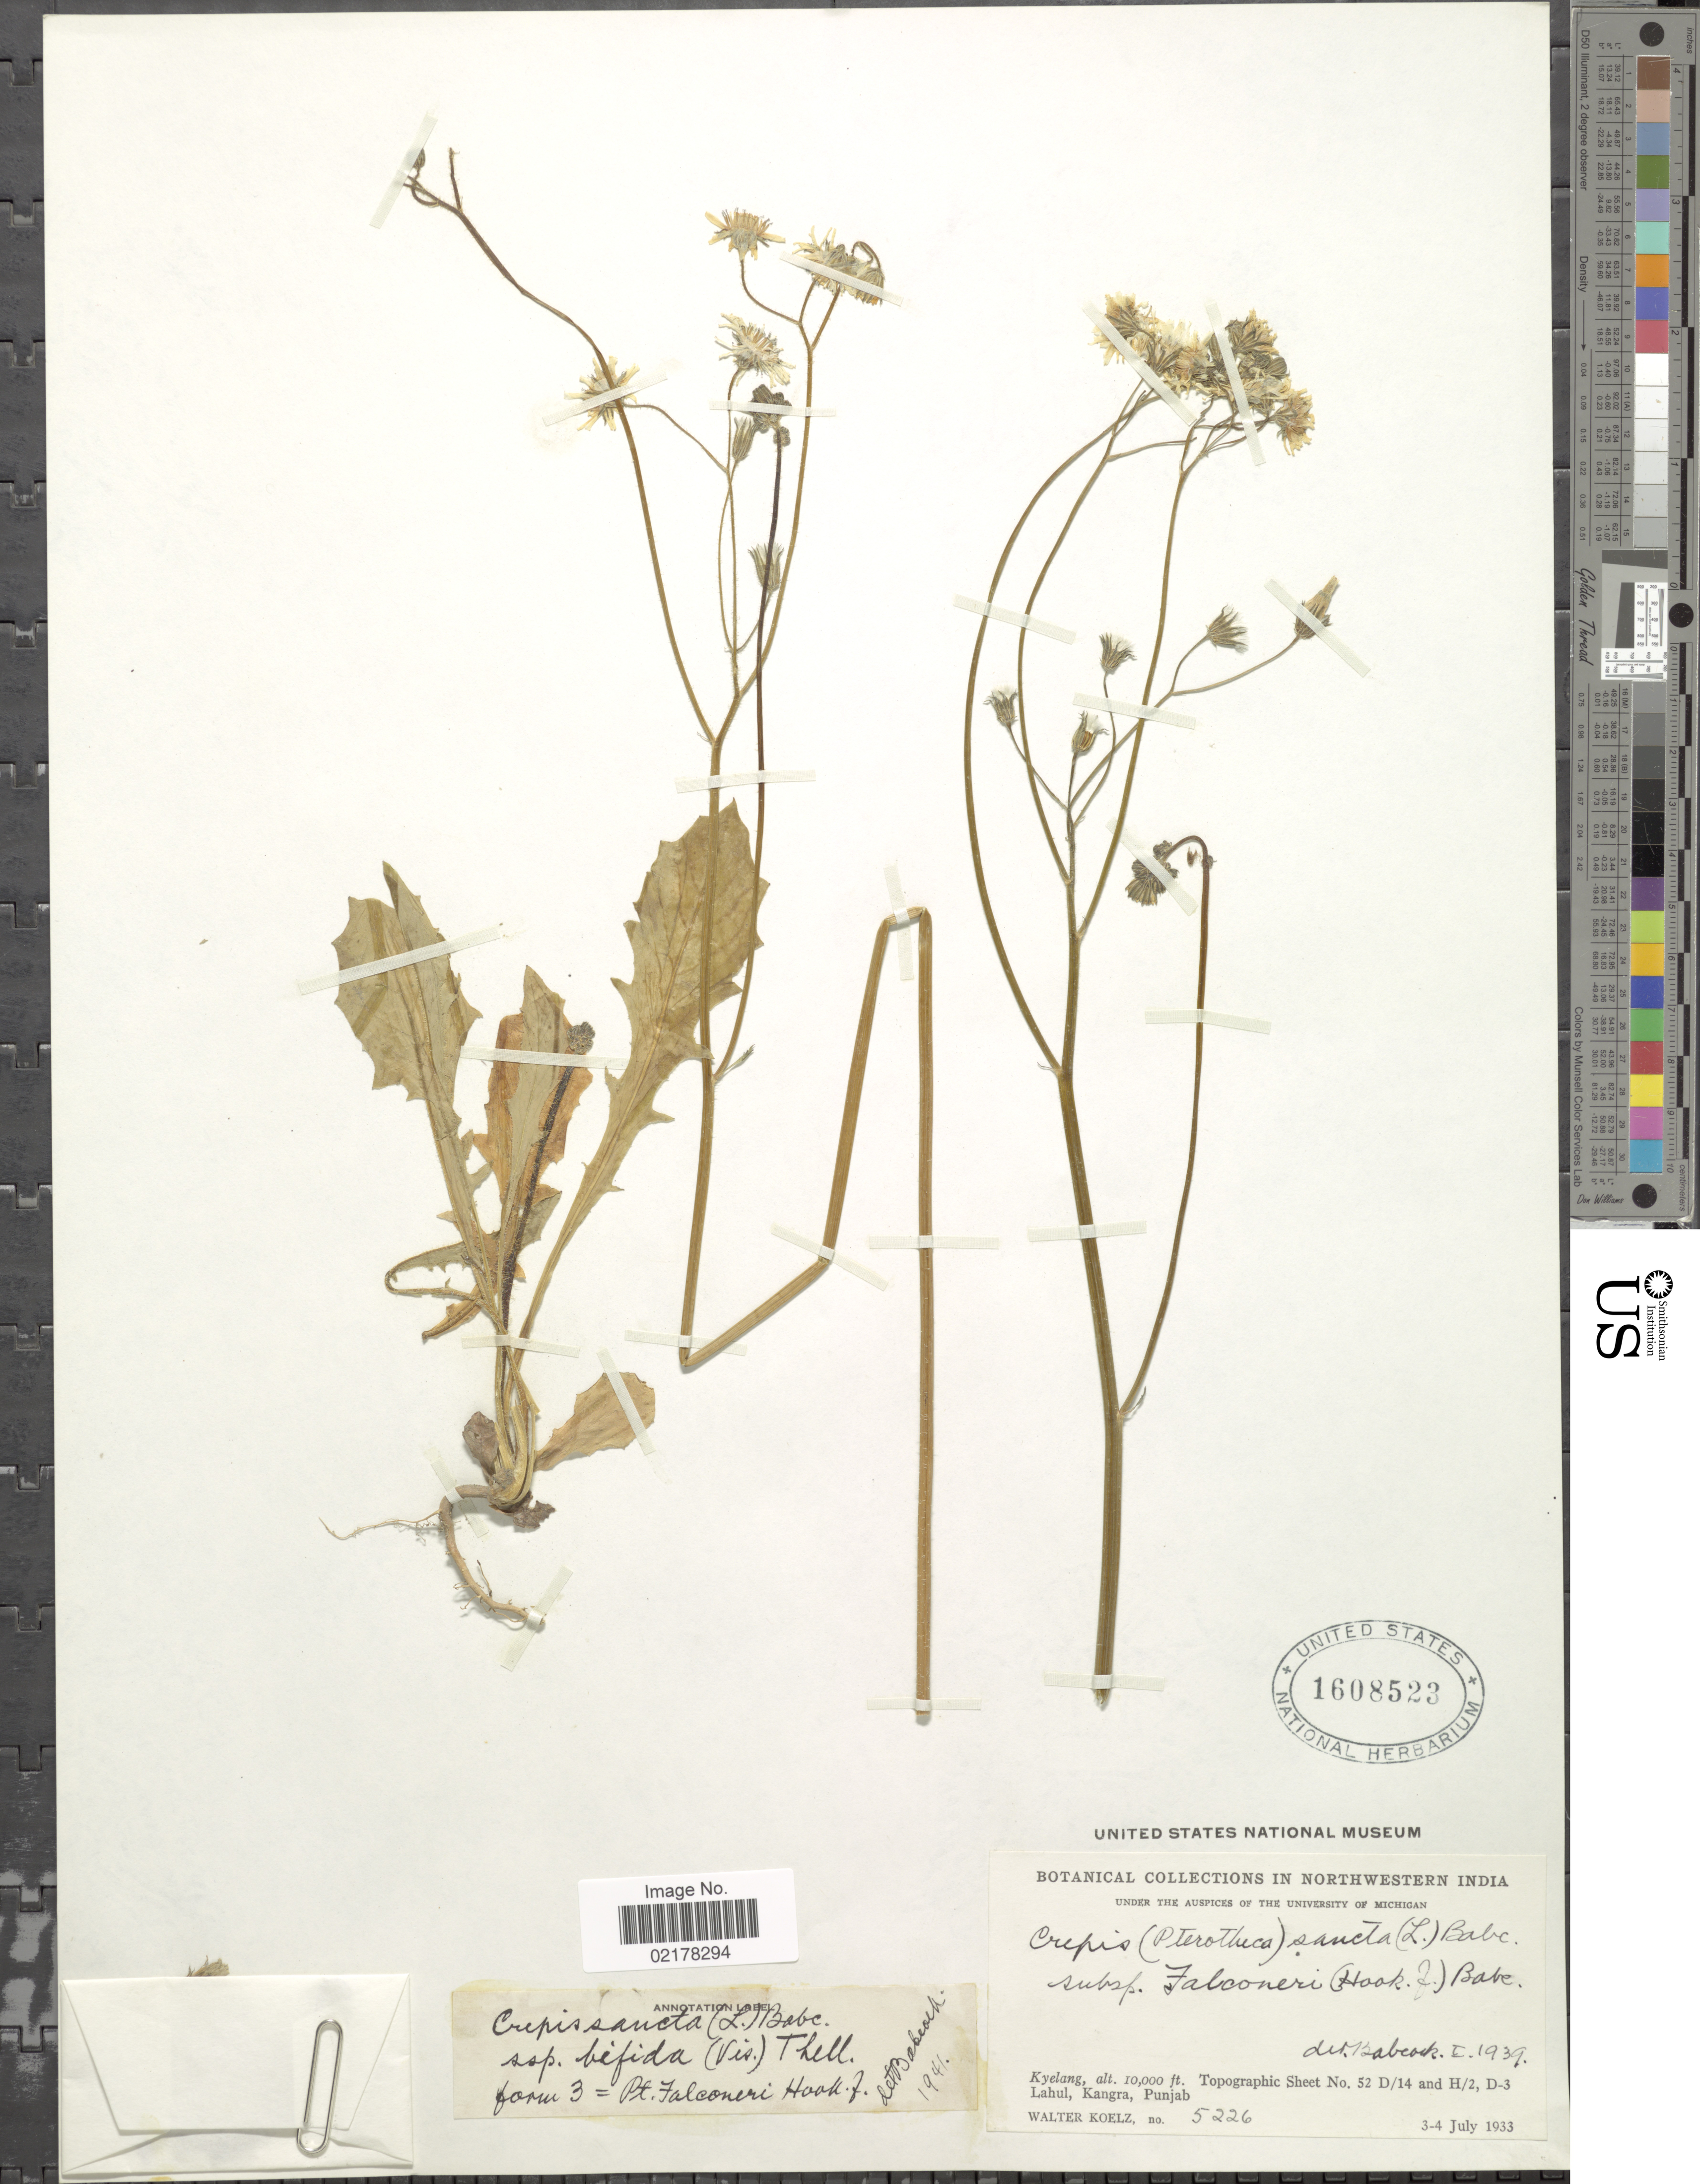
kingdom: Plantae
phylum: Tracheophyta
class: Magnoliopsida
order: Asterales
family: Asteraceae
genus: Crepis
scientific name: Crepis sancta subsp. falconeri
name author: (Hook. f.) Rech. f.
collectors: W. N. Koelz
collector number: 5226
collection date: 1933-07-03/1933-07-04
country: India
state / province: Himachal Pradesh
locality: Kyelang, Lahul, Kangra, Punjab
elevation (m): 3048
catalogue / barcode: US 1608523